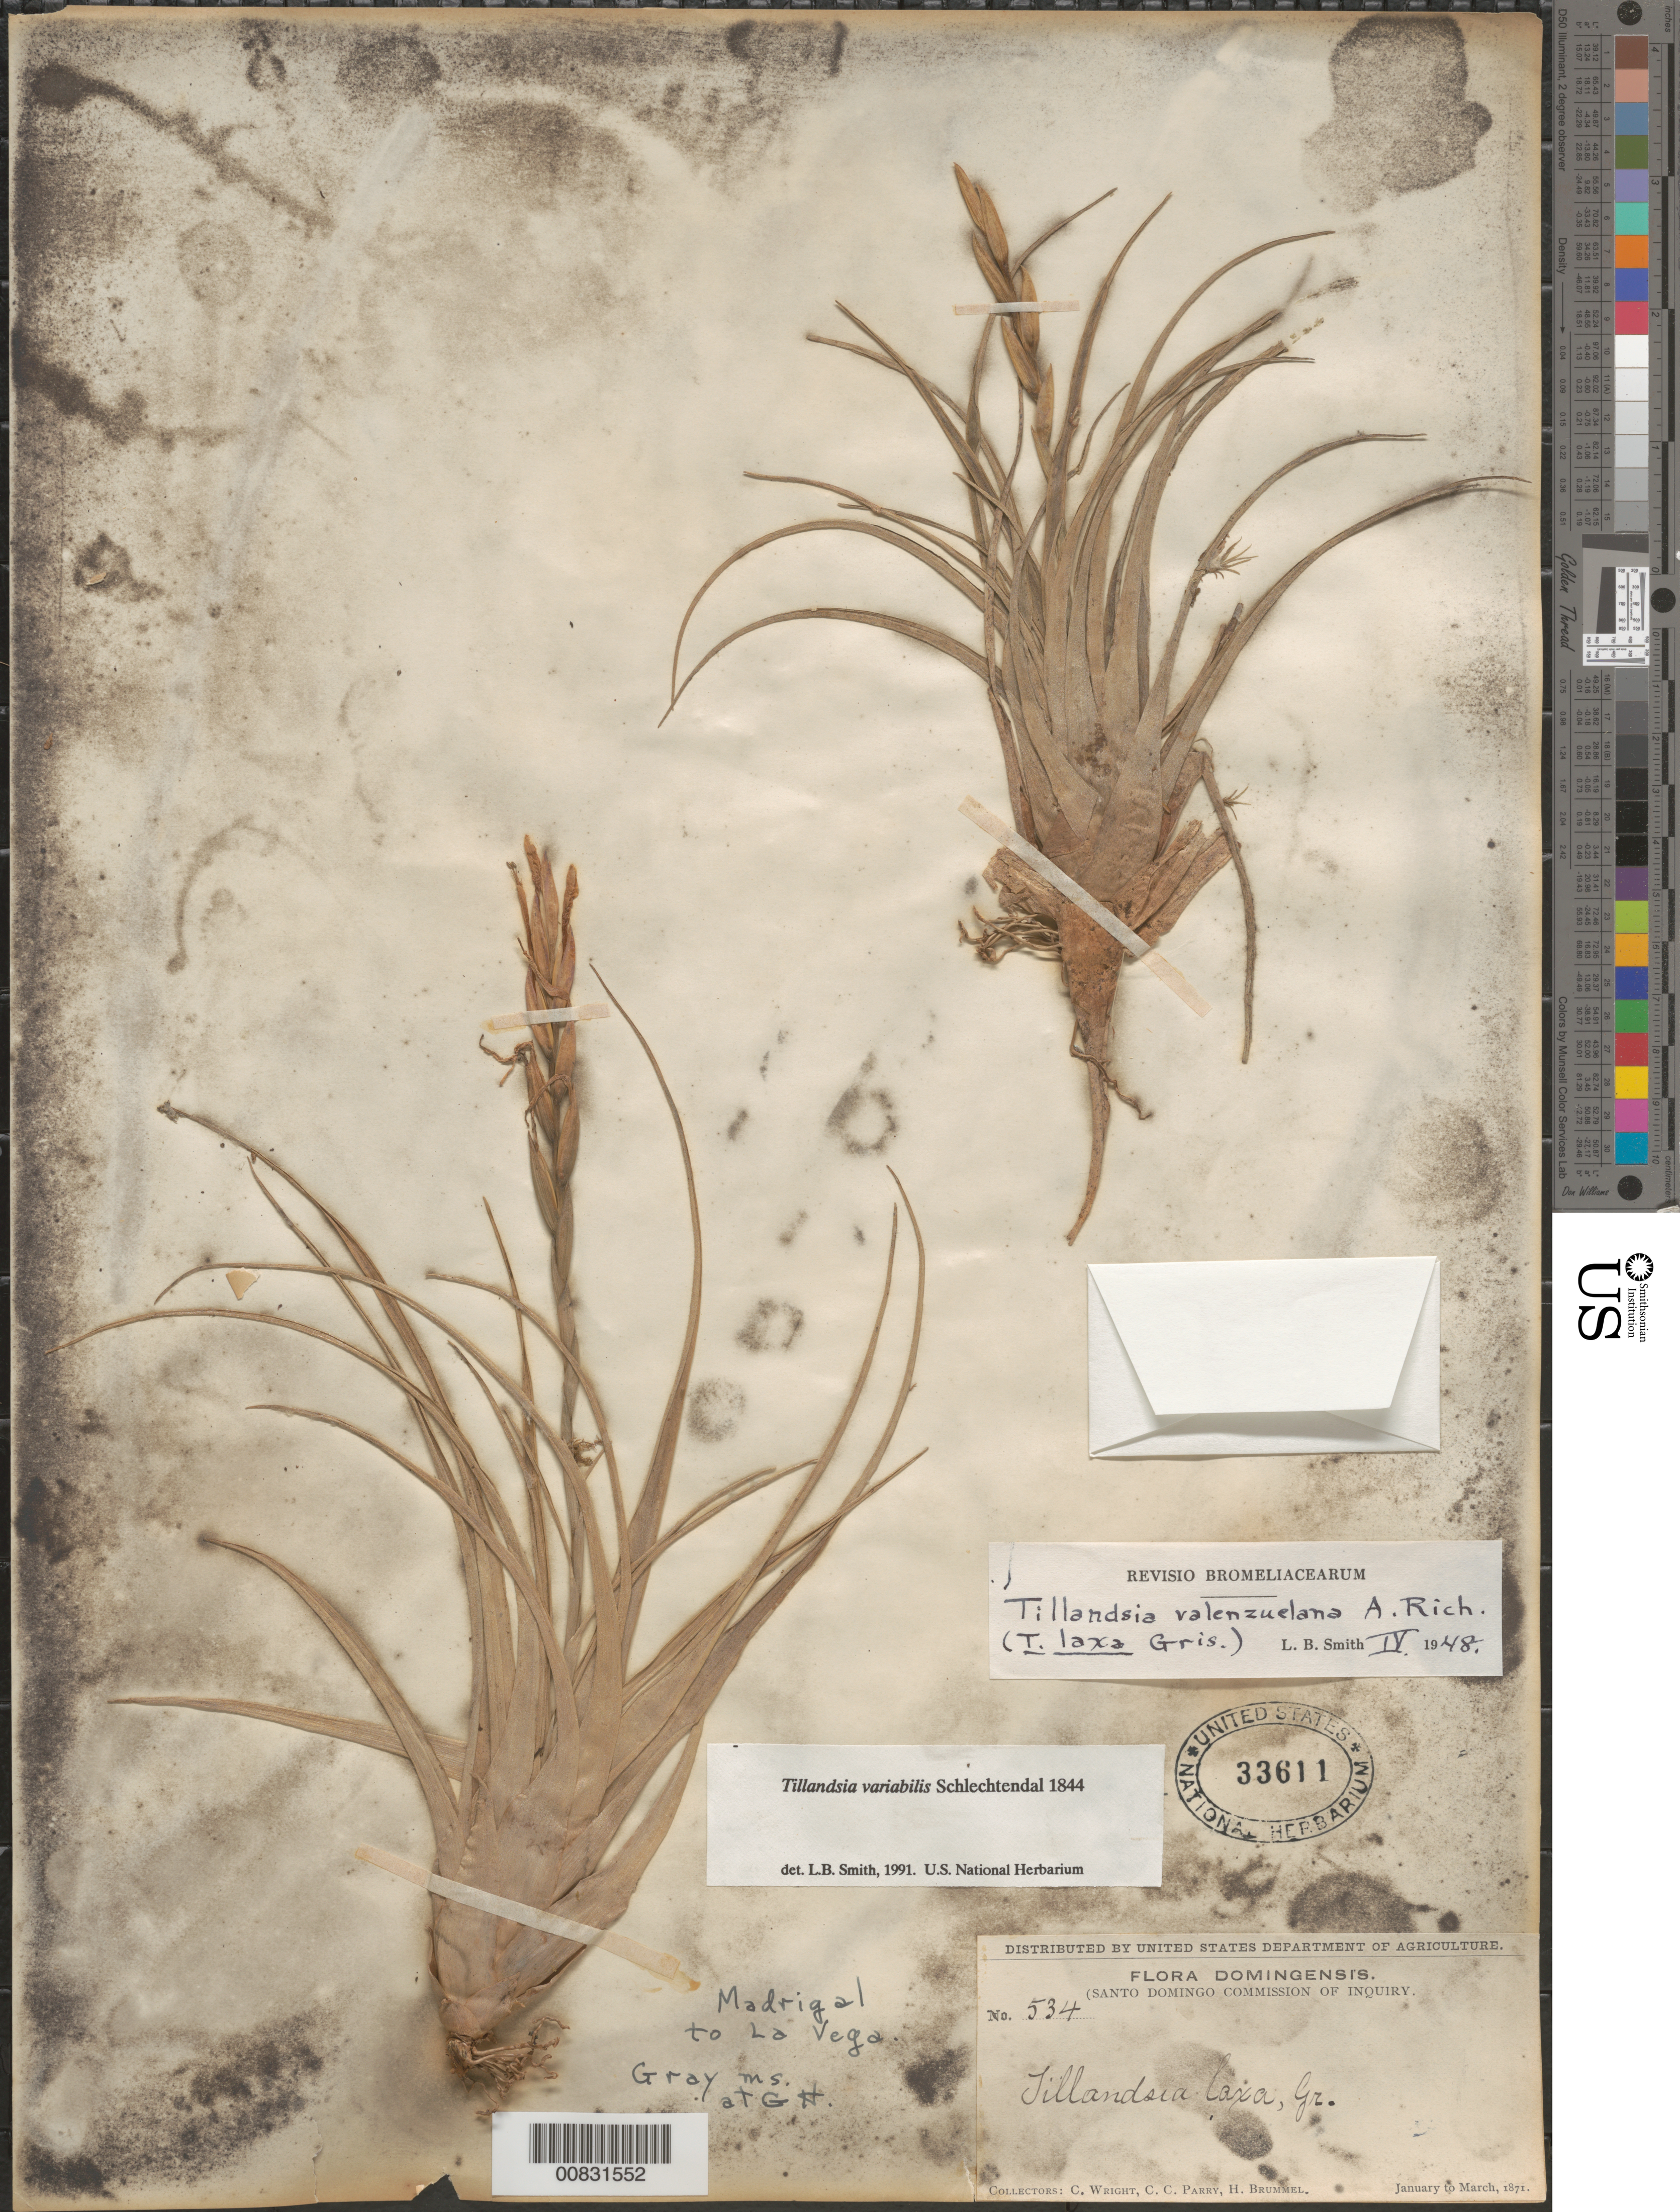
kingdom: Plantae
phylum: Tracheophyta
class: Liliopsida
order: Poales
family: Bromeliaceae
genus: Tillandsia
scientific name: Tillandsia variabilis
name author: Schltdl.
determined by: Smith, Lyman B., (US), NMNH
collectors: C. Wright, C. C. Parry & H. Brummel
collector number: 534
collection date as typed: Jan 1871 to -- Mar 1871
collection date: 1871-01/1871-03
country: Dominican Republic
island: Hispaniola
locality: "Madrigal to La Vega"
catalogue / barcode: US 33611